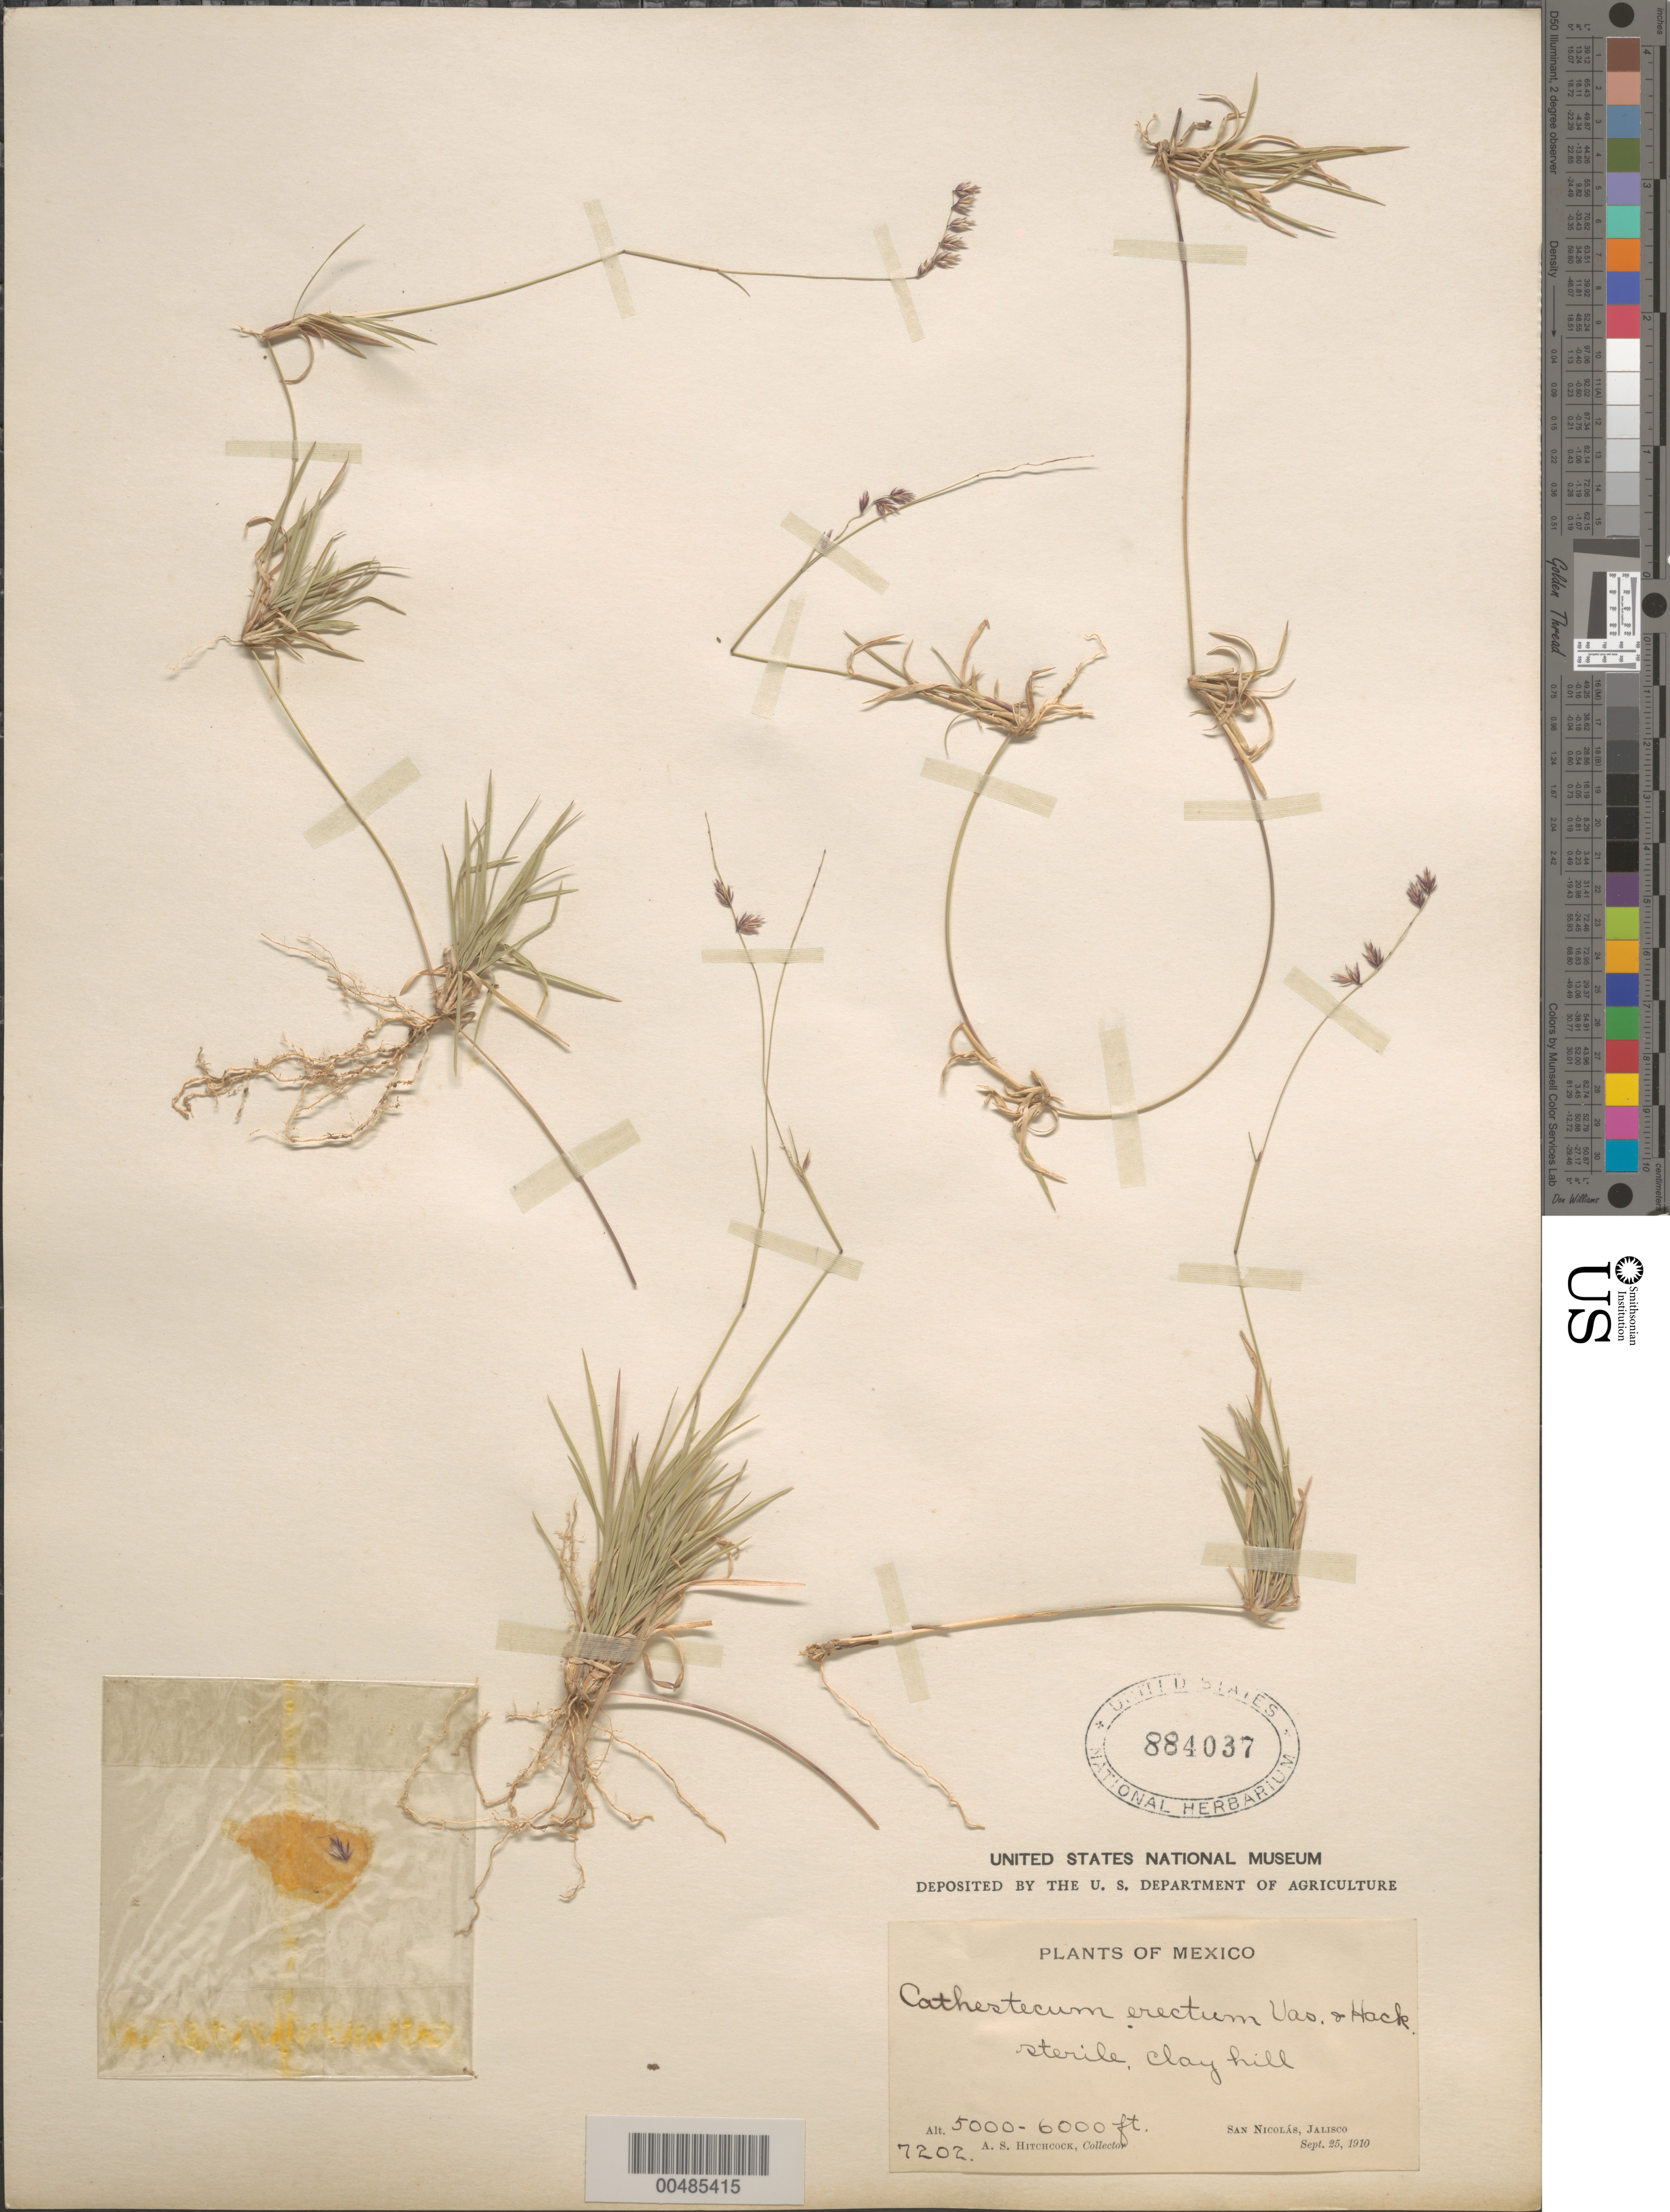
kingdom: Plantae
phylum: Tracheophyta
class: Liliopsida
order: Poales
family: Poaceae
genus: Cathestecum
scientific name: Cathestecum brevifolium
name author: Swallen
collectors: A. S. Hitchcock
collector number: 7202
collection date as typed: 25 Sep 1910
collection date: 1910-09-25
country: Mexico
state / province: Jalisco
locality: San Nicolás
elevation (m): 1524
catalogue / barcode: US 884037